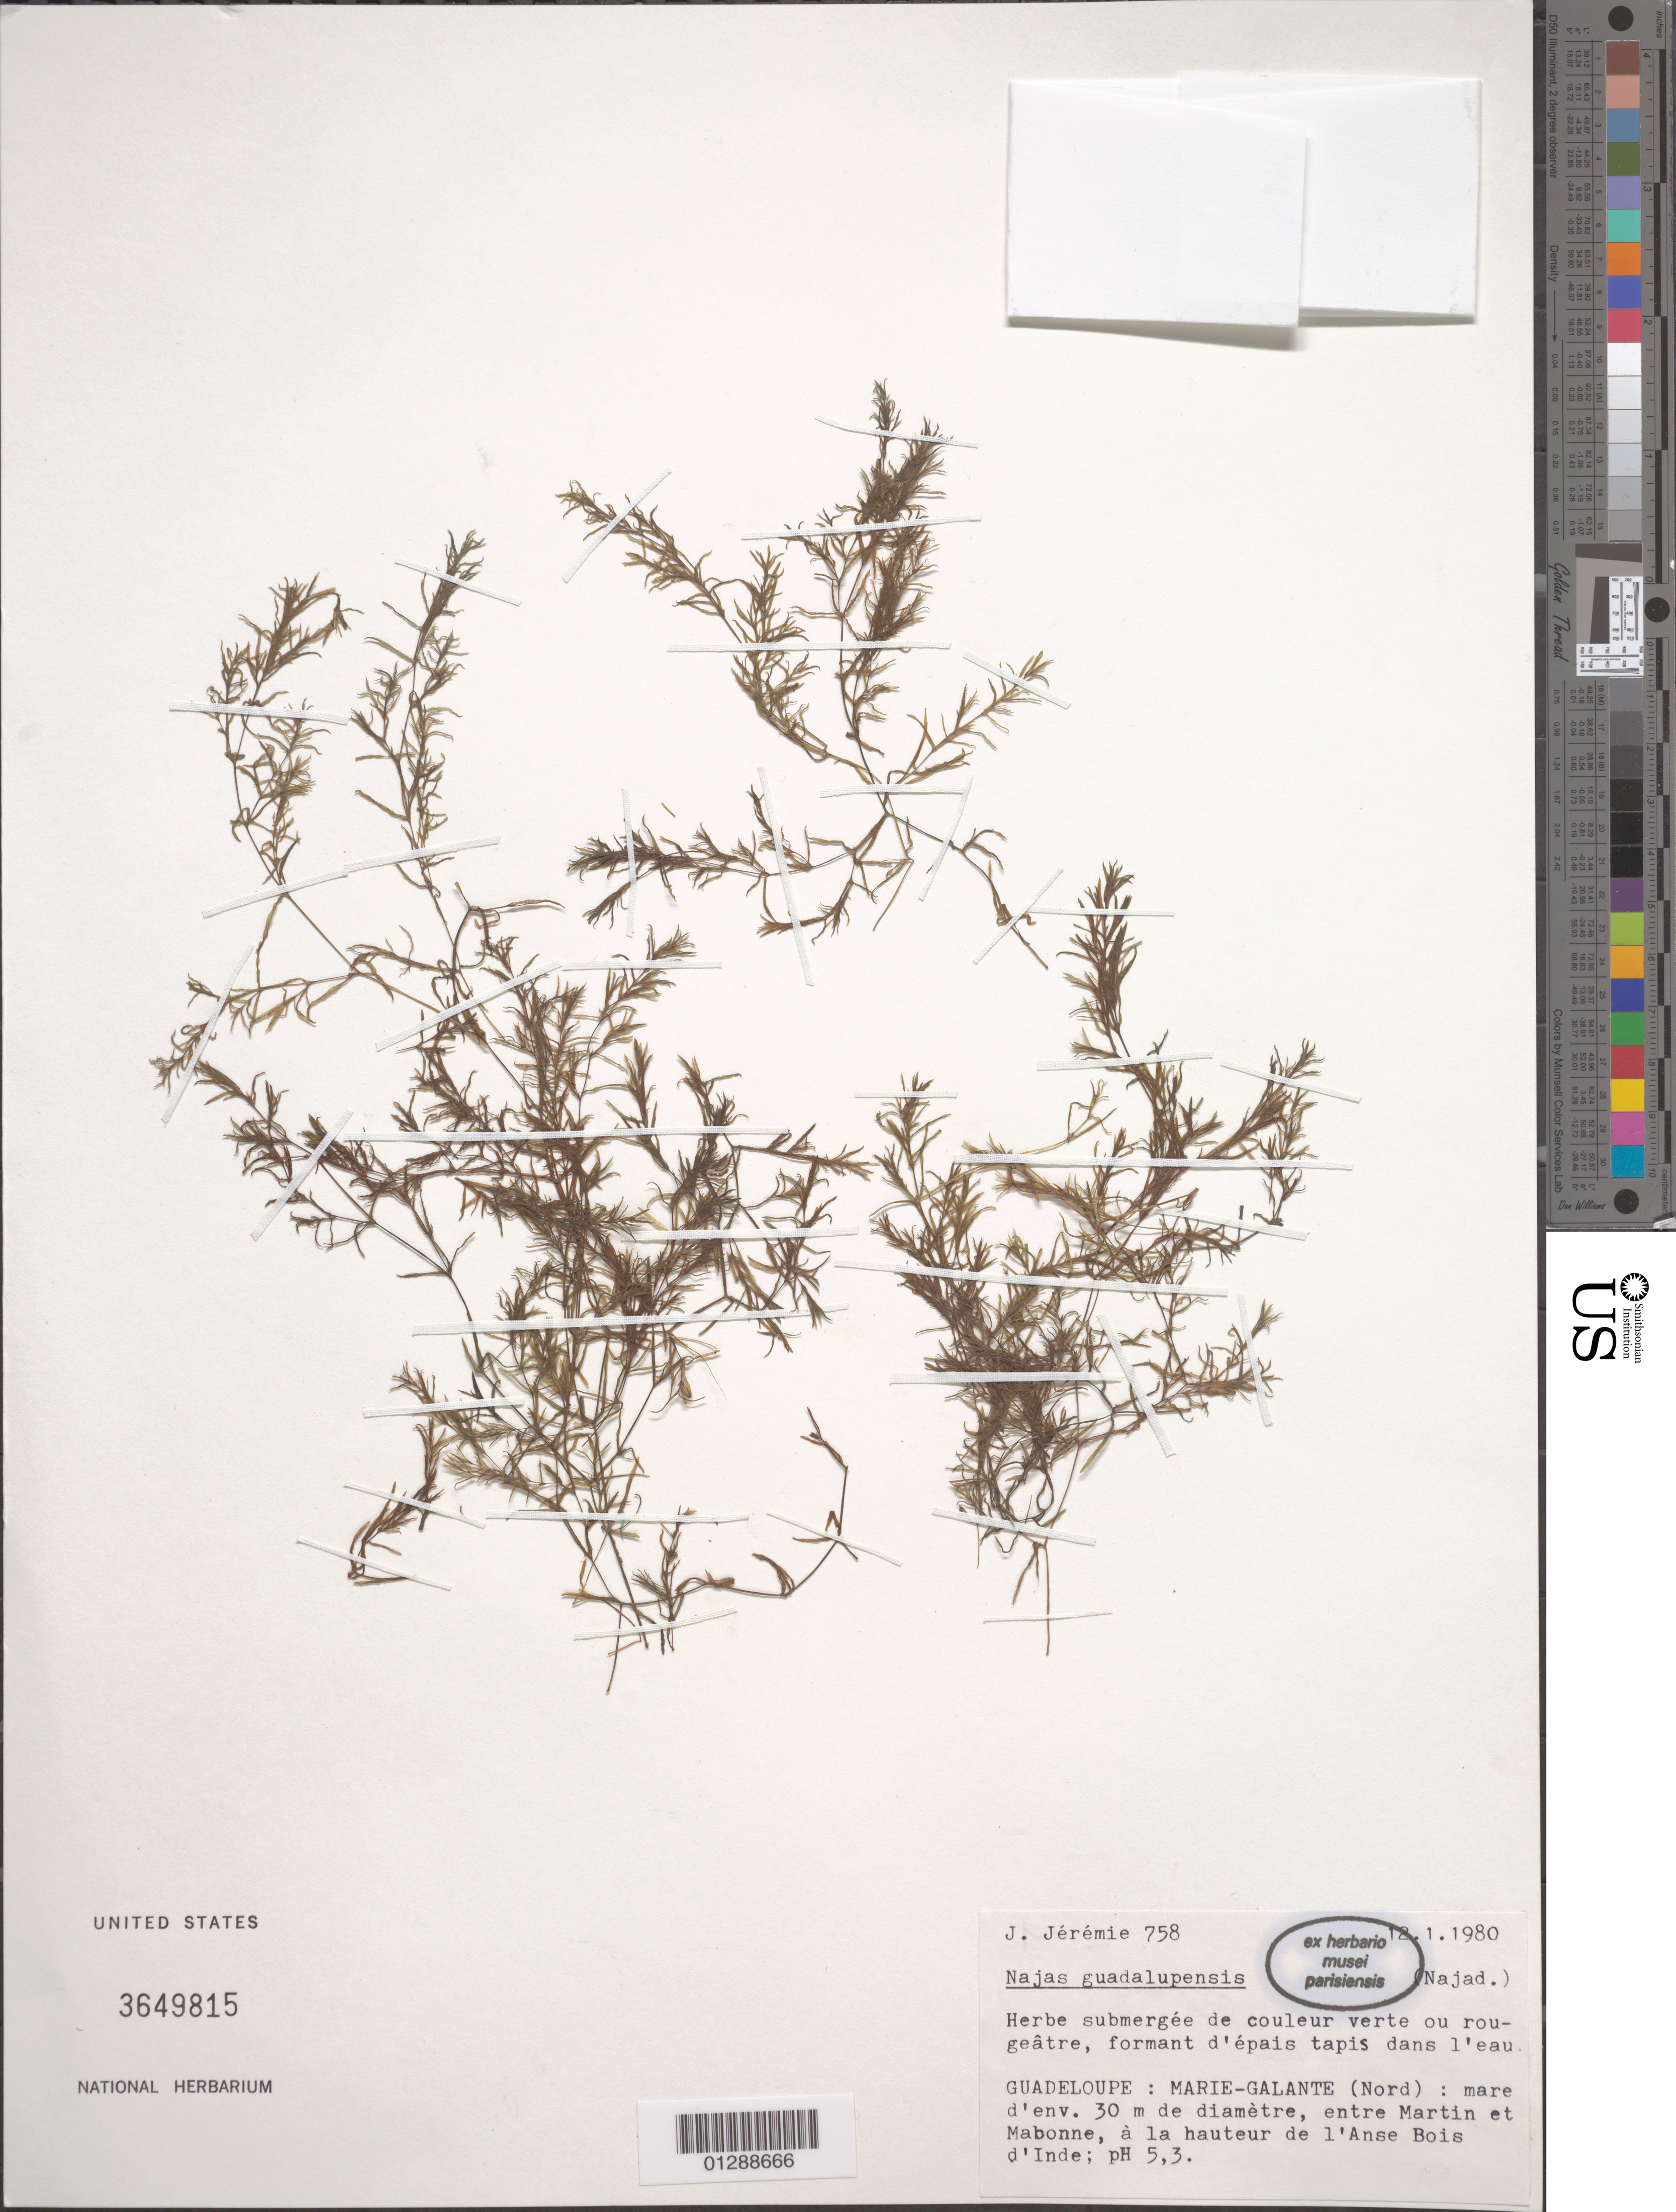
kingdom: Plantae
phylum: Tracheophyta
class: Liliopsida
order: Alismatales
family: Hydrocharitaceae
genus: Najas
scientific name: Najas guadalupensis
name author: (Spreng.) Magnus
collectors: J. Jérémie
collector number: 758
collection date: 1980-01-12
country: Guadeloupe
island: Marie Galante I.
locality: Entre Martin et Mabonne, à la hauteur de l'Anse Bois d'Inde.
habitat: Mare d'env. 20 m de diamètre.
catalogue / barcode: US 3649815